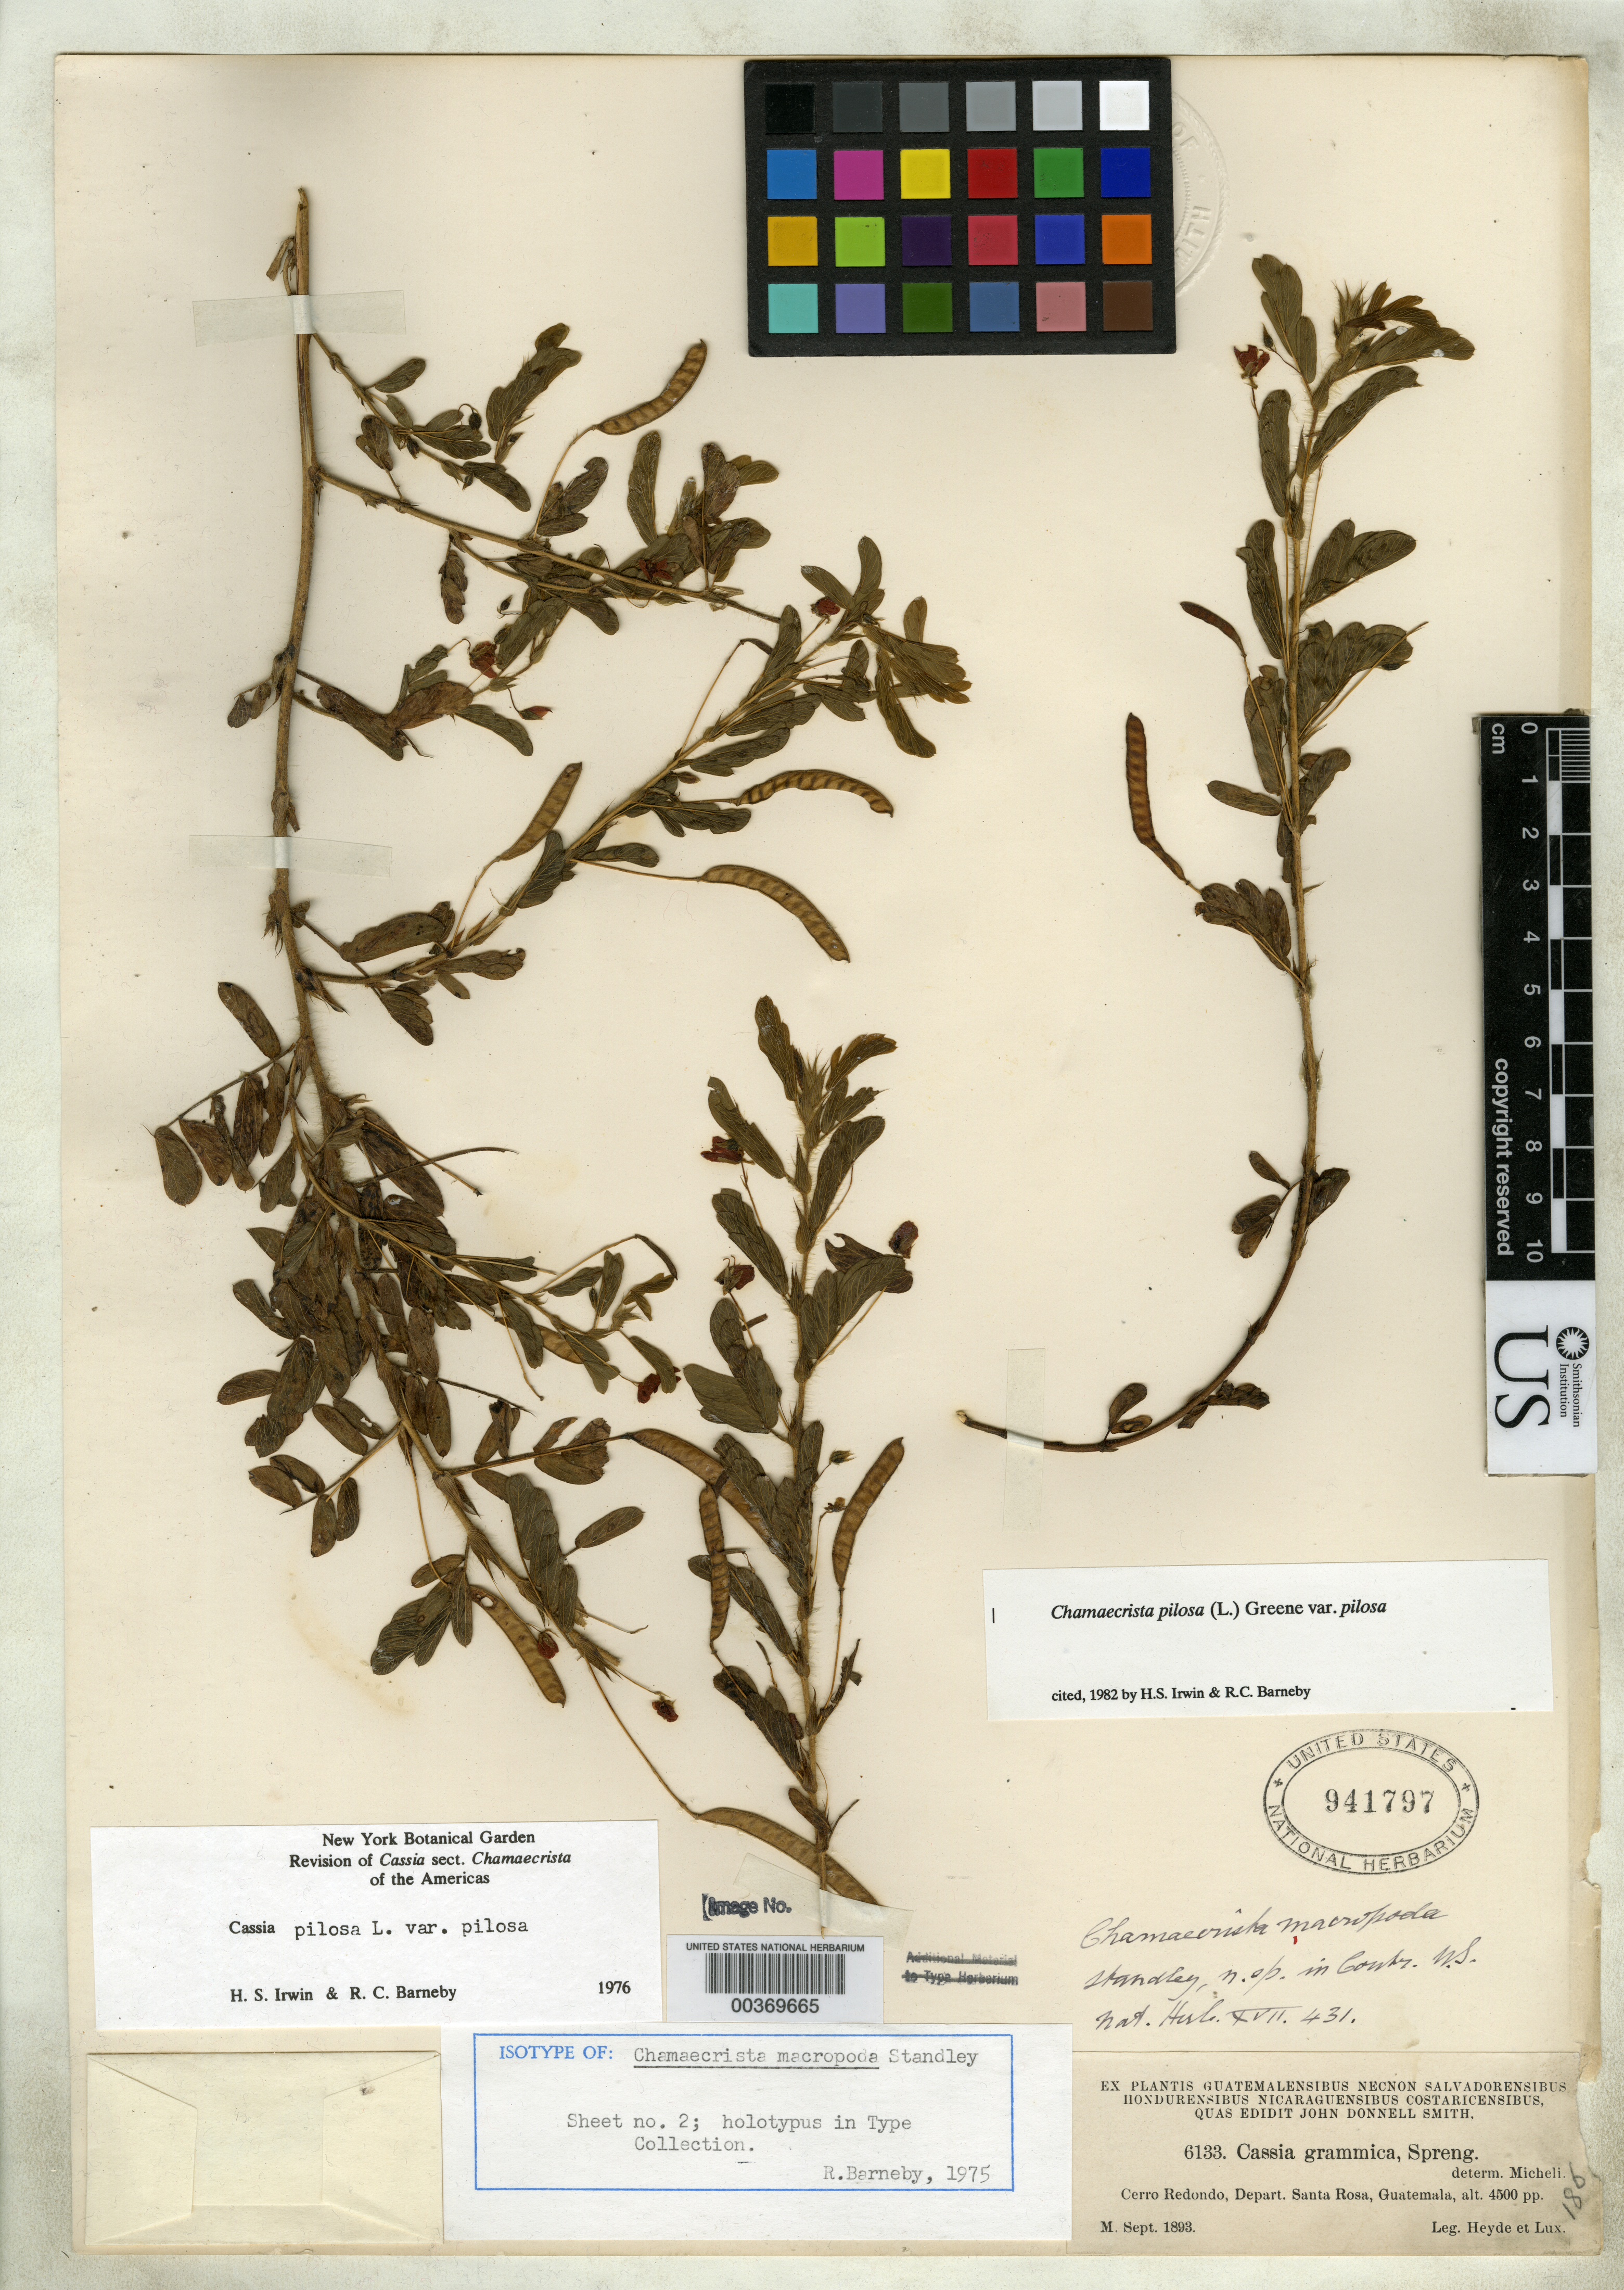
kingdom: Plantae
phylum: Tracheophyta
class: Magnoliopsida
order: Fabales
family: Fabaceae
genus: Chamaecrista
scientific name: Chamaecrista macropoda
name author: Standl.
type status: Isotype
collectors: E. T. Heyde & E. Lux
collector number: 6133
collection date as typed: Sep 1893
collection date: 1893-09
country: Guatemala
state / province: Santa Rosa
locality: Cerro Redondo.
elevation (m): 1372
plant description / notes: From the herbarium of J. Donnell Smith.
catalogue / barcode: US 941797